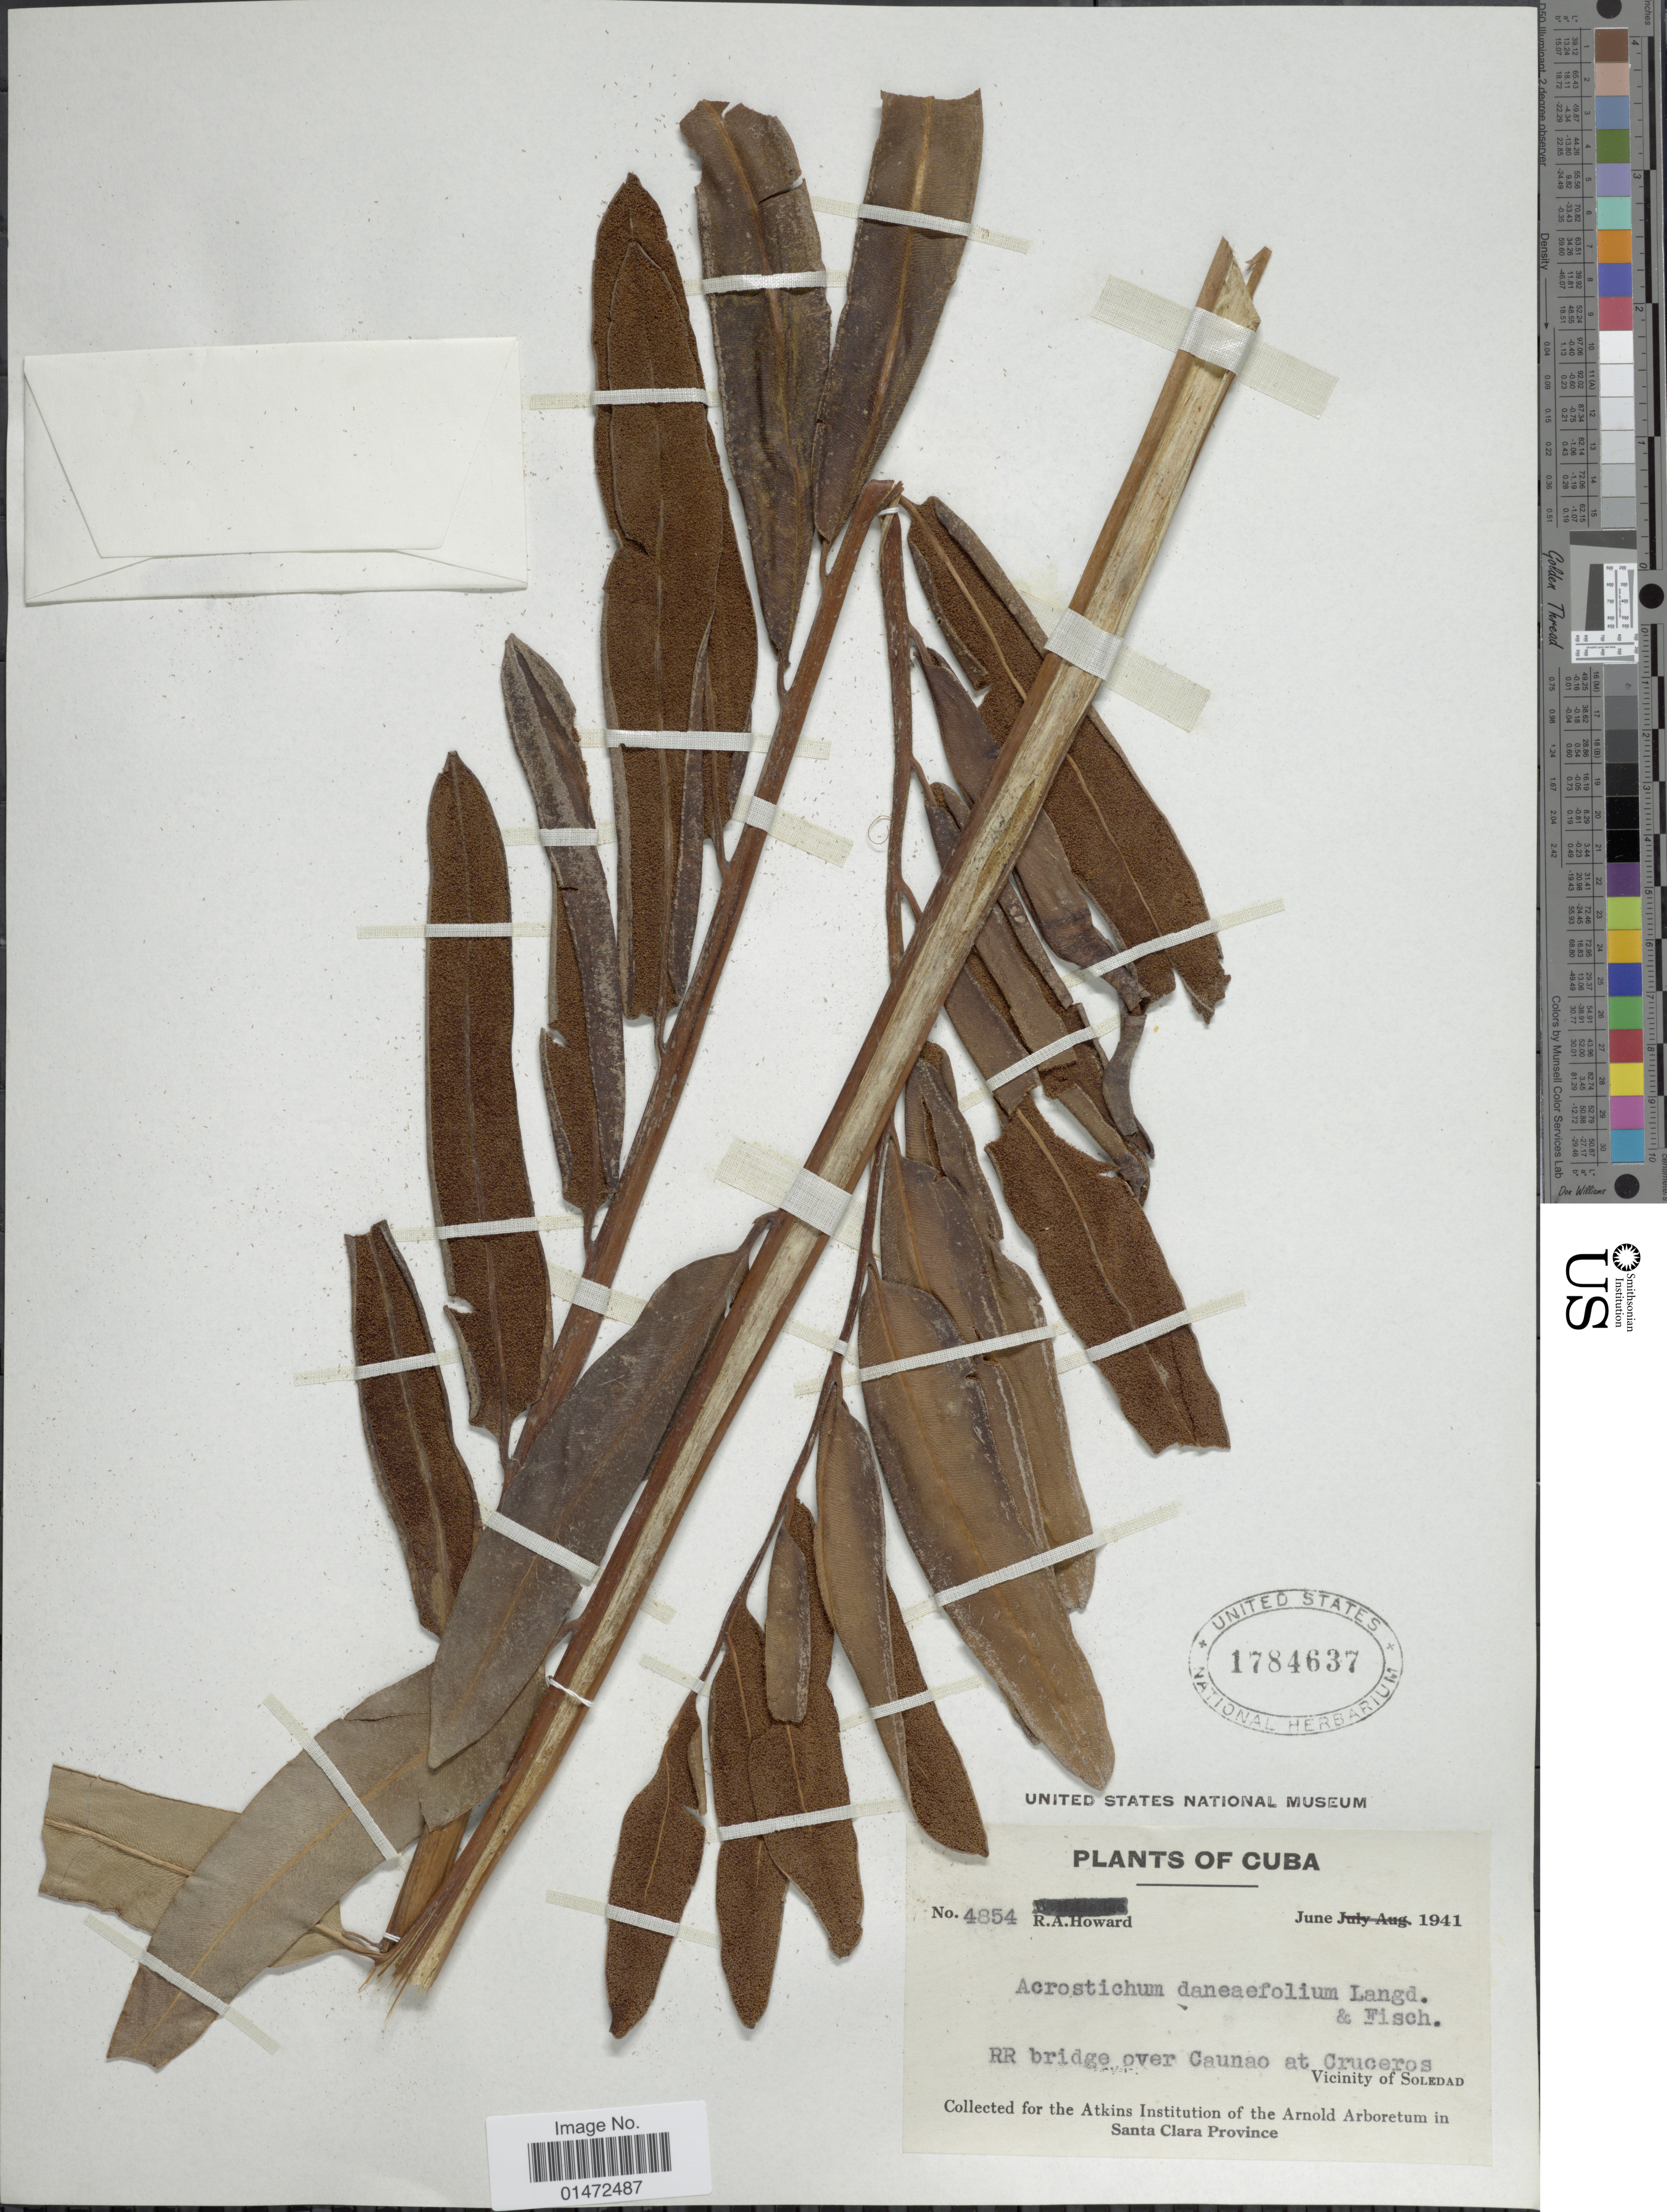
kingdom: Plantae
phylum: Tracheophyta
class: Polypodiopsida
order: Polypodiales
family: Pteridaceae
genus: Acrostichum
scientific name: Acrostichum danaeifolium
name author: Langsd. & Fisch.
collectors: R. A. Howard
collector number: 4854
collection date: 1941-06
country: Cuba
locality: RR bridge over Caunao at Cruceros. Vicinity of Soledad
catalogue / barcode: US 1784637